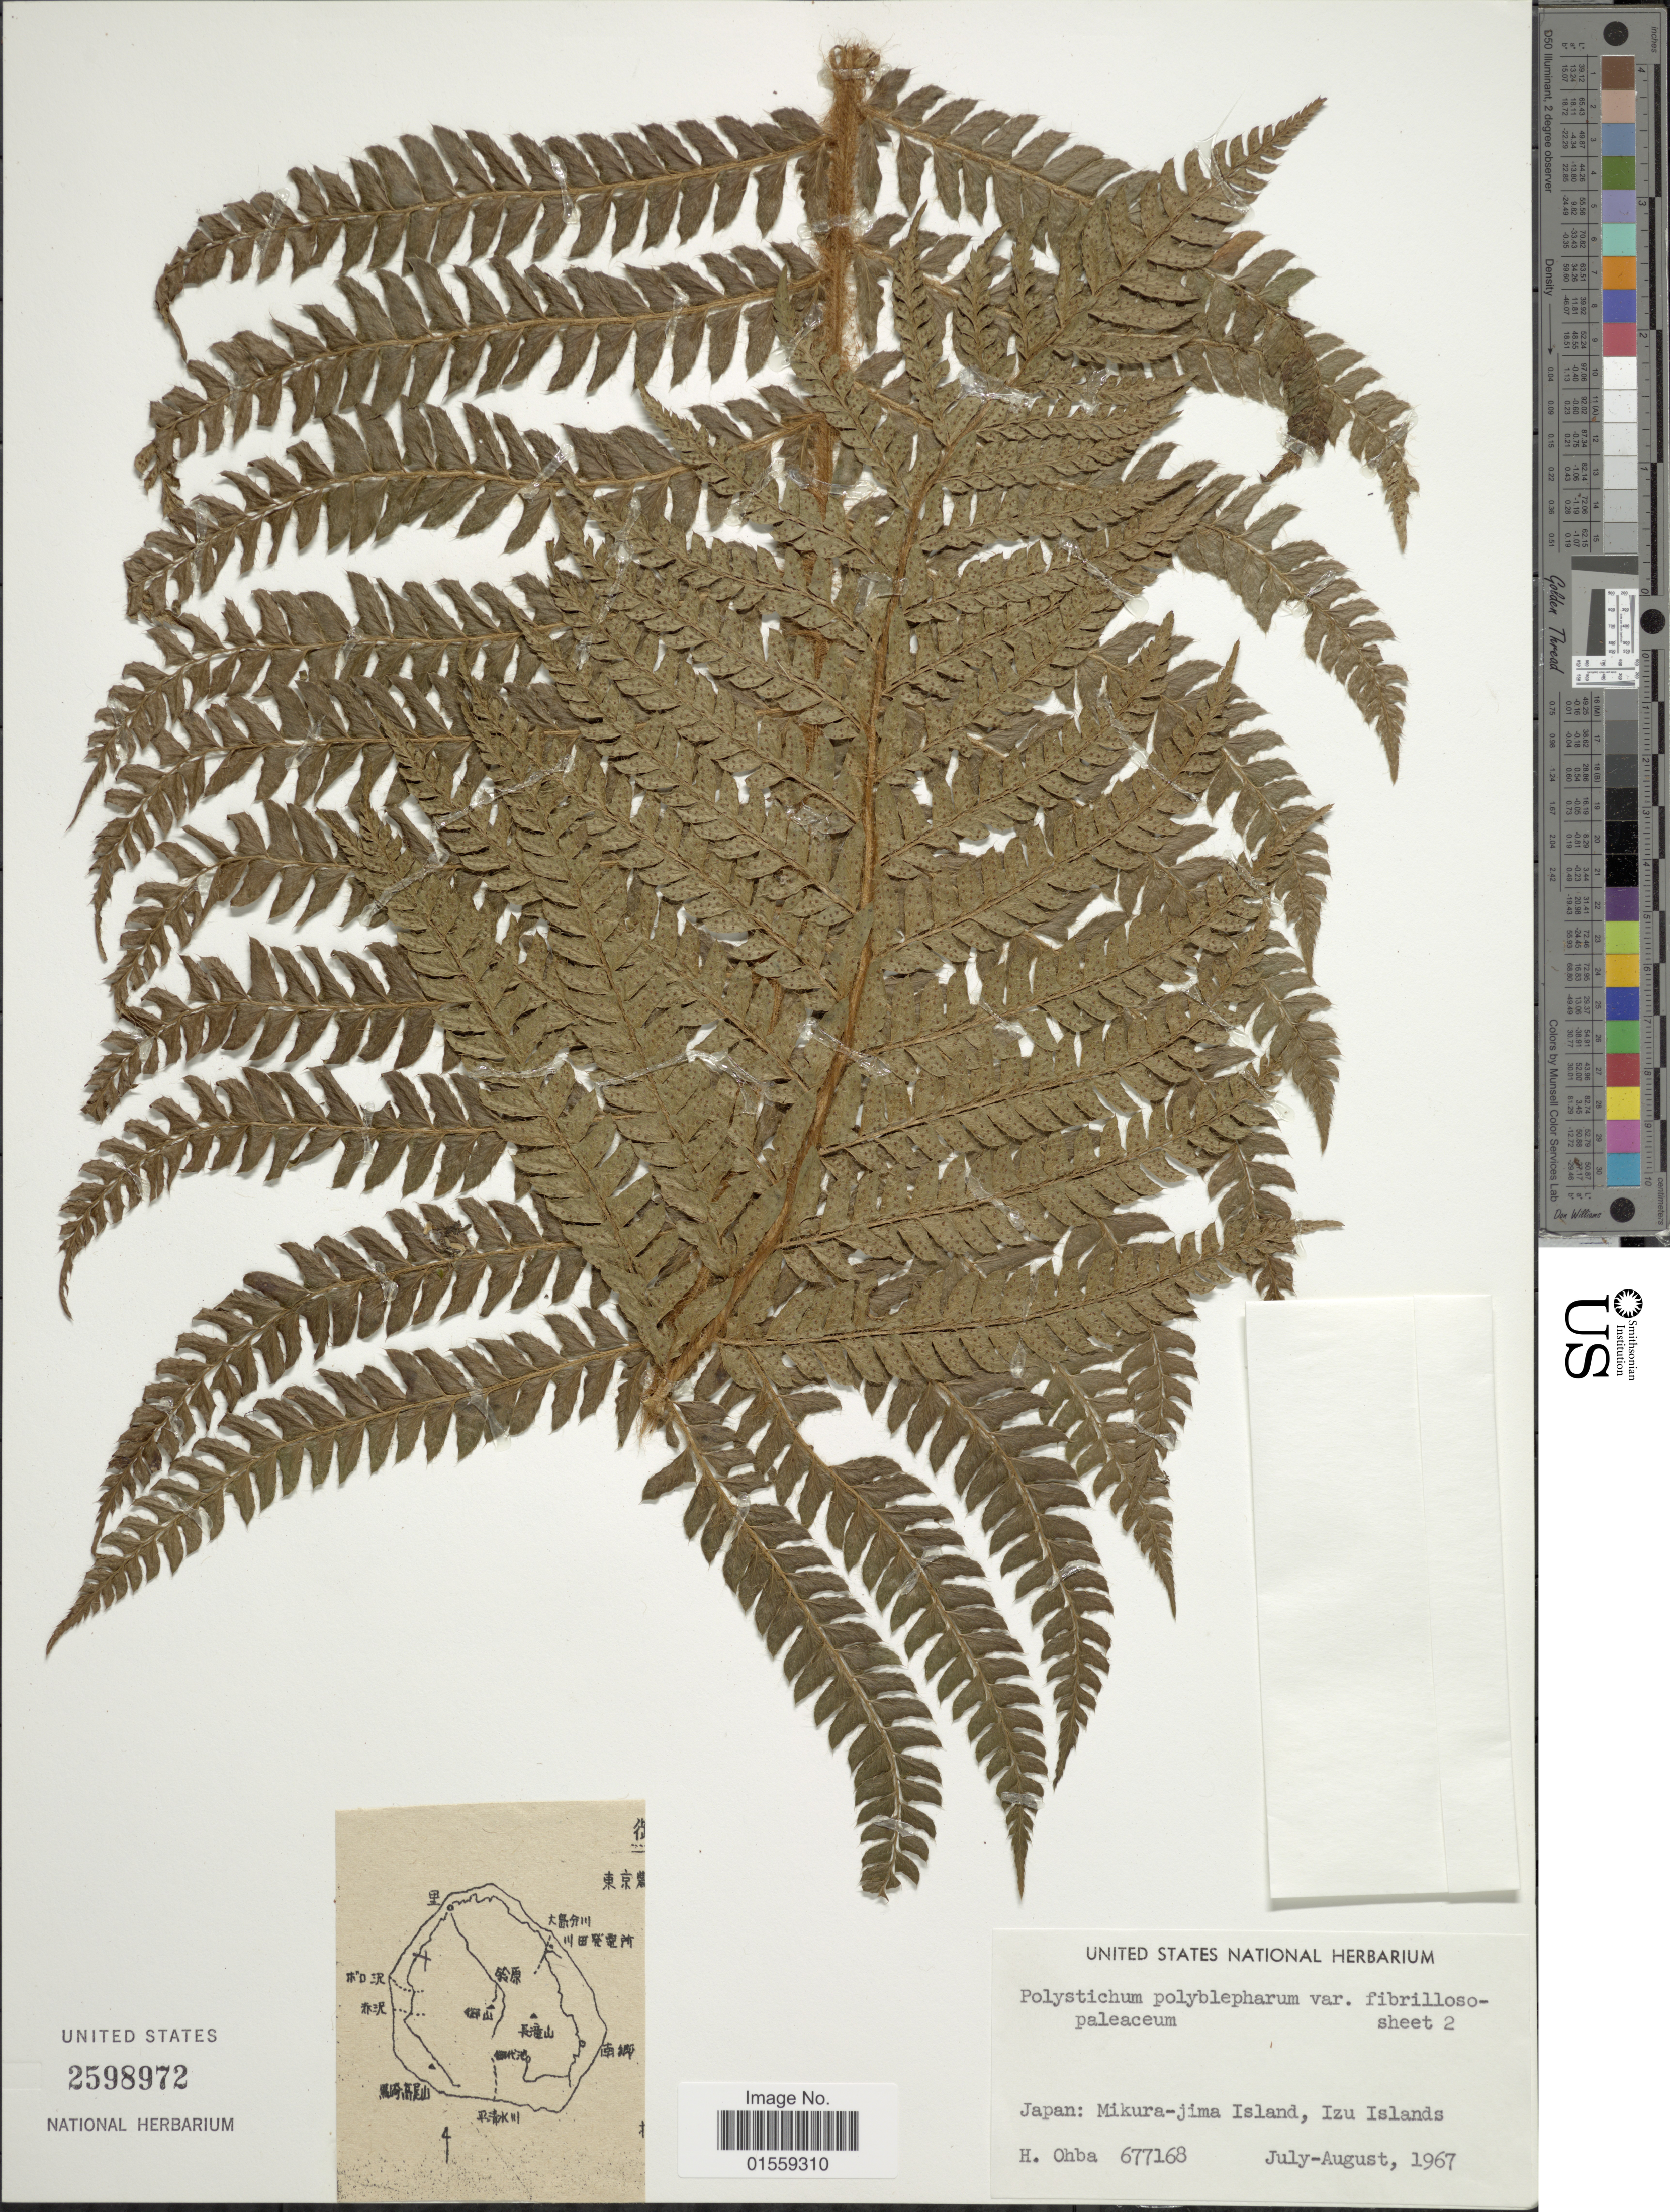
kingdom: Plantae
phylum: Tracheophyta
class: Polypodiopsida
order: Polypodiales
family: Dryopteridaceae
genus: Polystichum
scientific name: Polystichum polyblepharum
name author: (Roemer ex Kunze) C. Presl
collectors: H. Ohba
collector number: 677168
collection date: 1967-07/1967-08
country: Japan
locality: Mikura-jima Island, Iza Islands.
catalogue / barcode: US 2598972